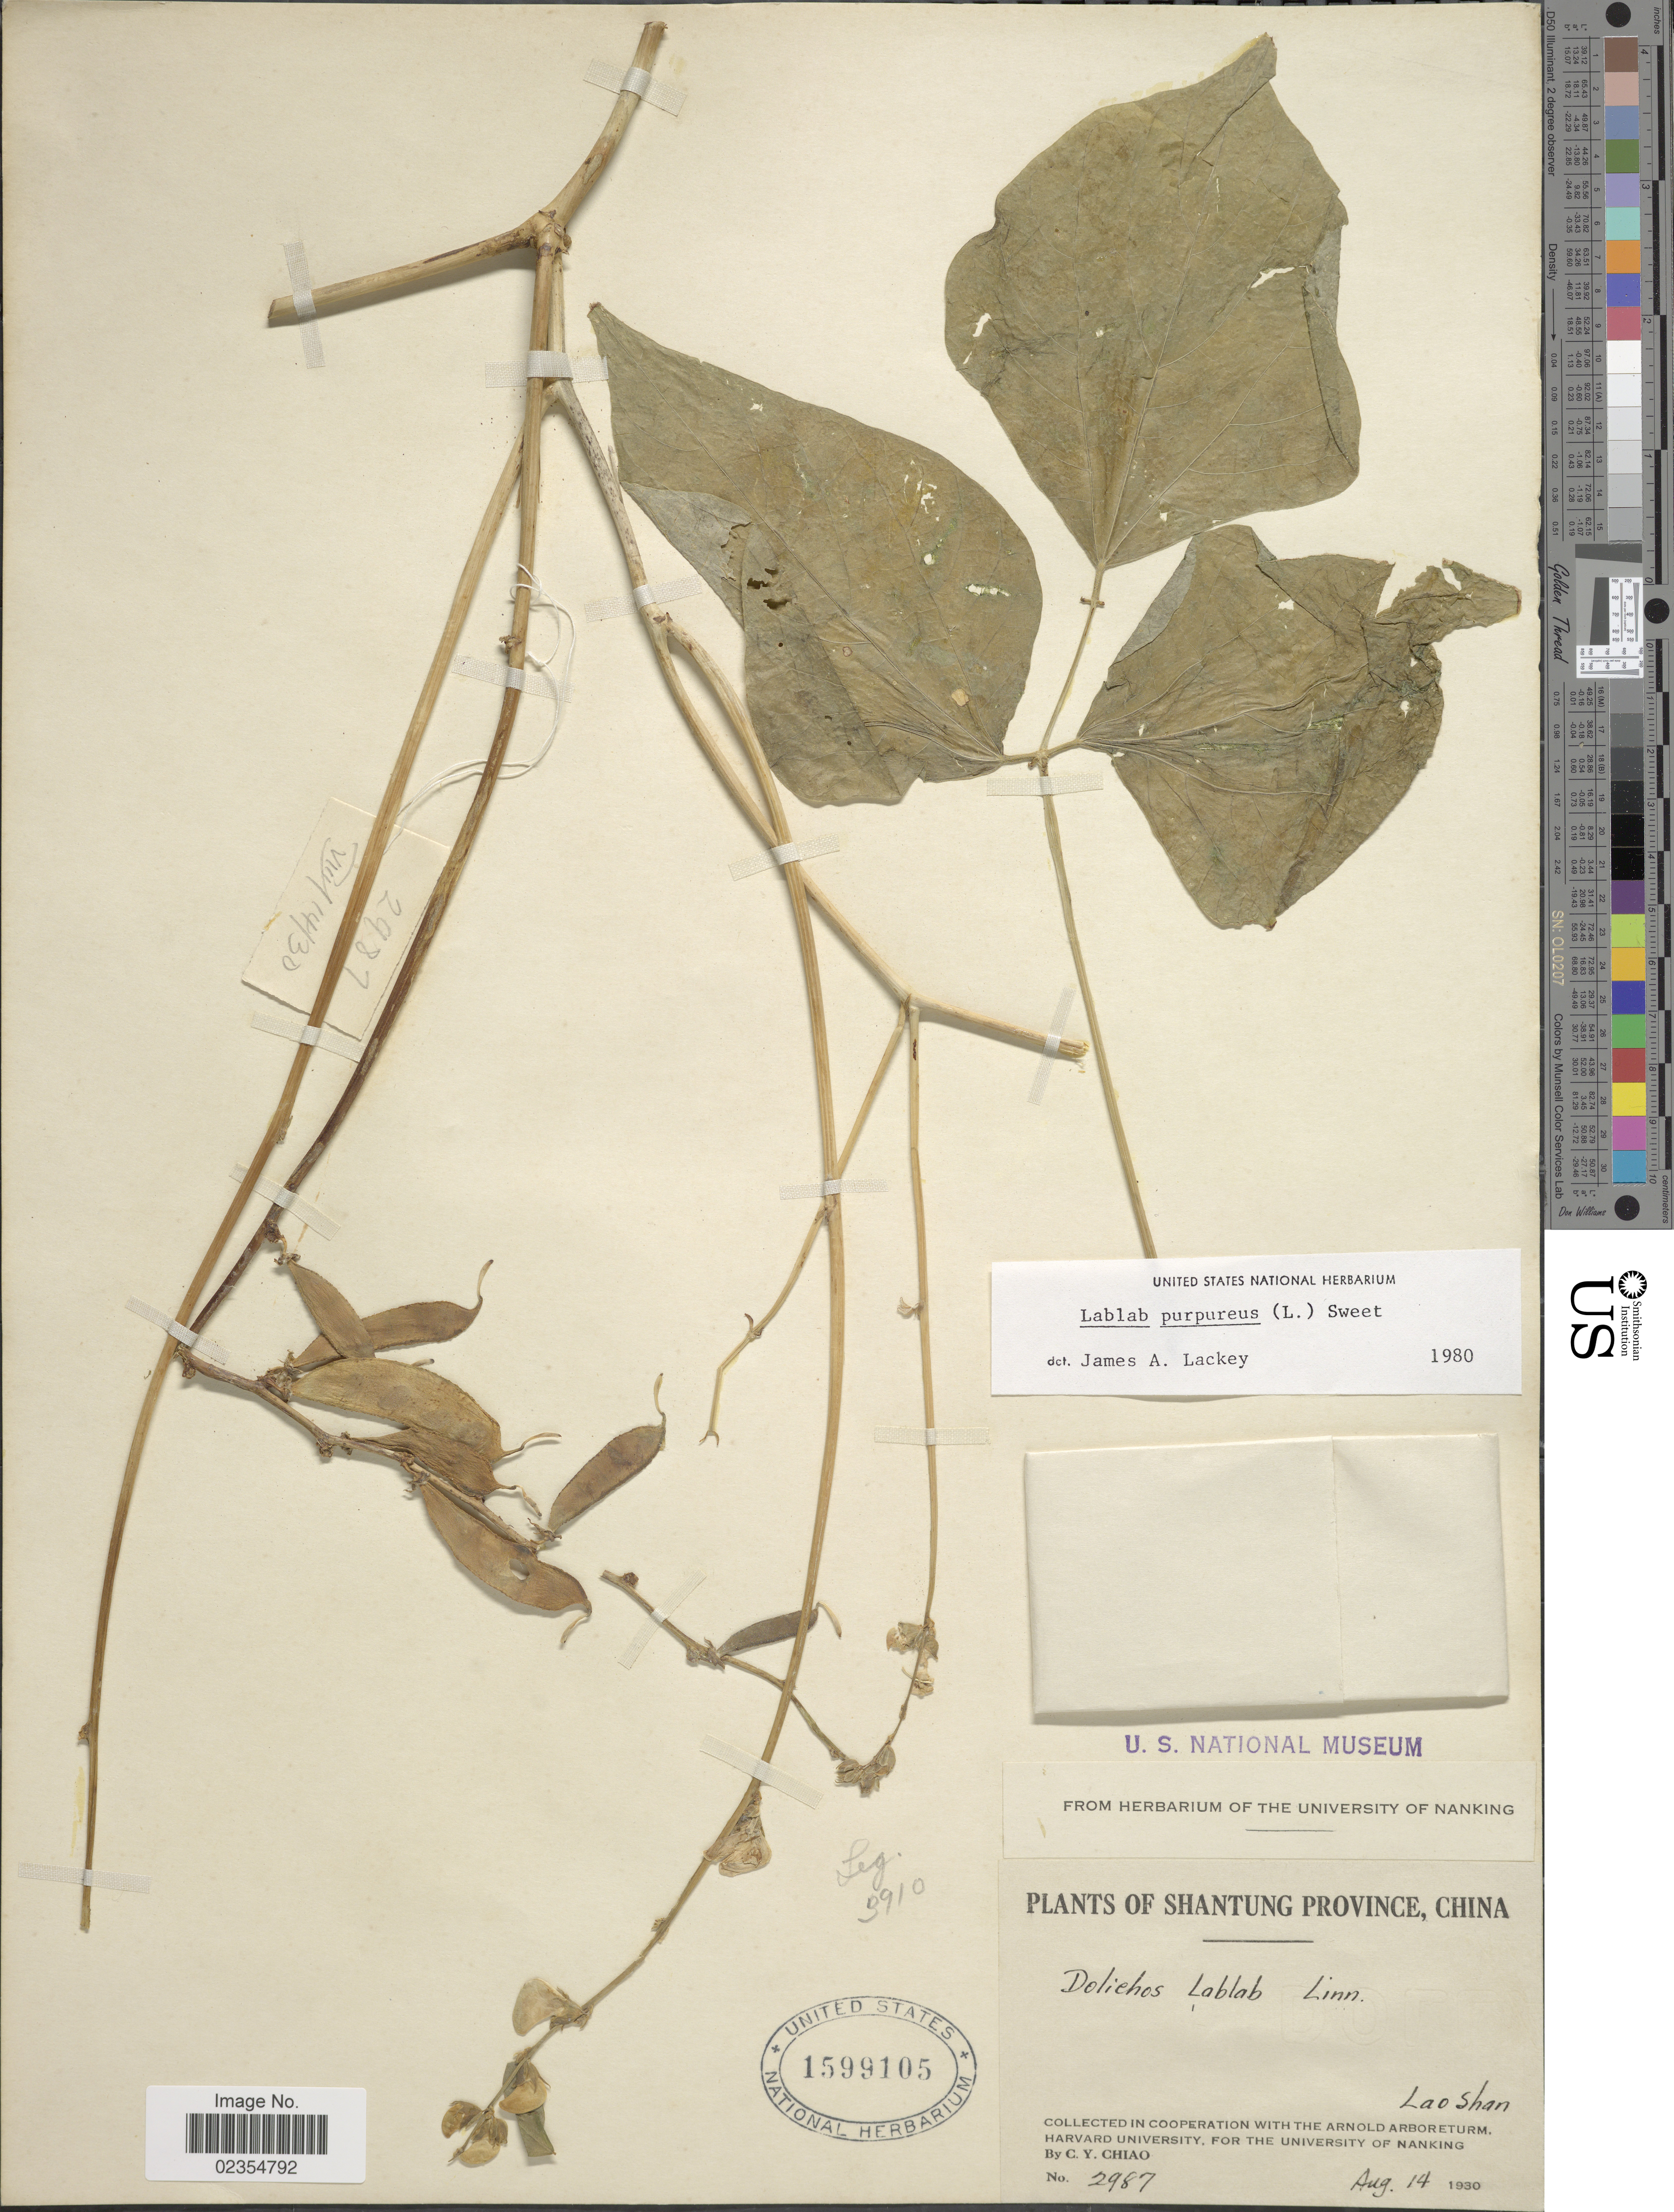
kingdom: Plantae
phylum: Tracheophyta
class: Magnoliopsida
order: Fabales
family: Fabaceae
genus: Lablab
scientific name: Lablab purpureus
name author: (L.) Sweet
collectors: C. Y. Chiao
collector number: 2987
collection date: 1930-08-14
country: China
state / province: Shandong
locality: Shantung Province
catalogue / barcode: US 1599105